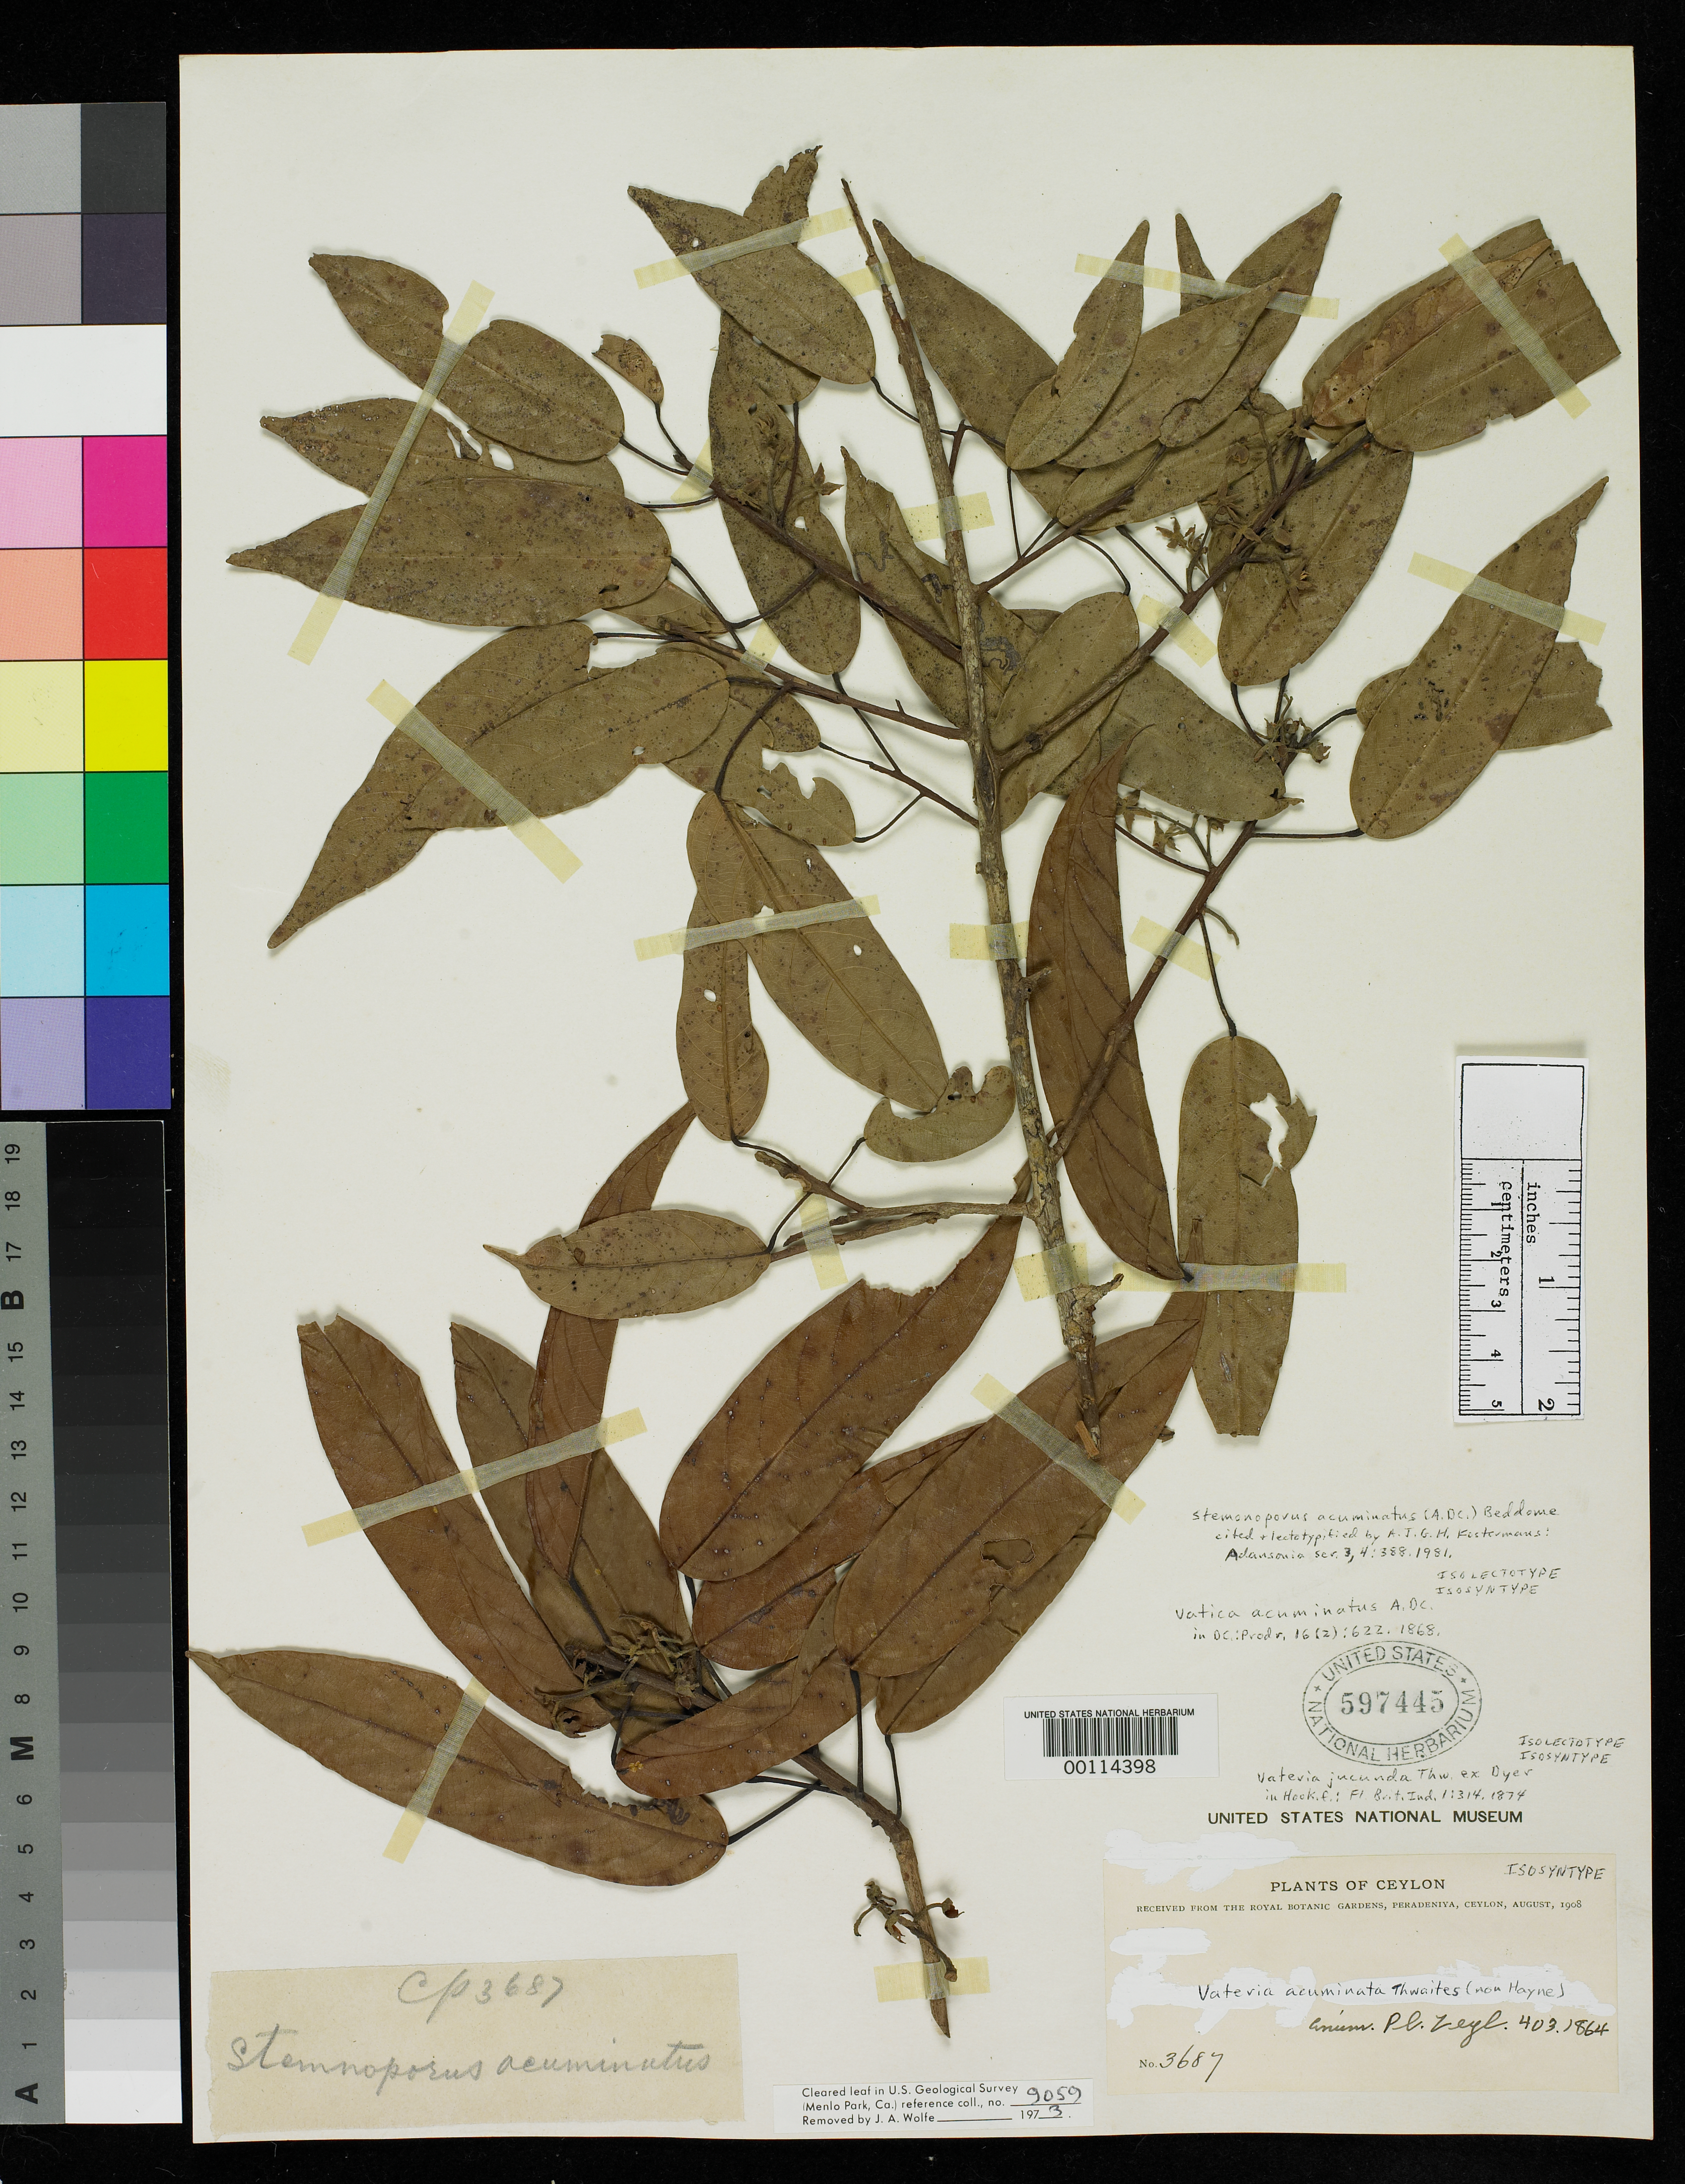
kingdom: Plantae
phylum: Tracheophyta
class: Magnoliopsida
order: Malvales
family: Dipterocarpaceae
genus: Vateria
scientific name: Vateria acuminata Thwaites, nom. illeg.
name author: Thwaites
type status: Isosyntype; Isolectotype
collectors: G. H. K. Thwaites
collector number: CP 3687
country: Sri Lanka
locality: Ceylon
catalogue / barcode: US 597445